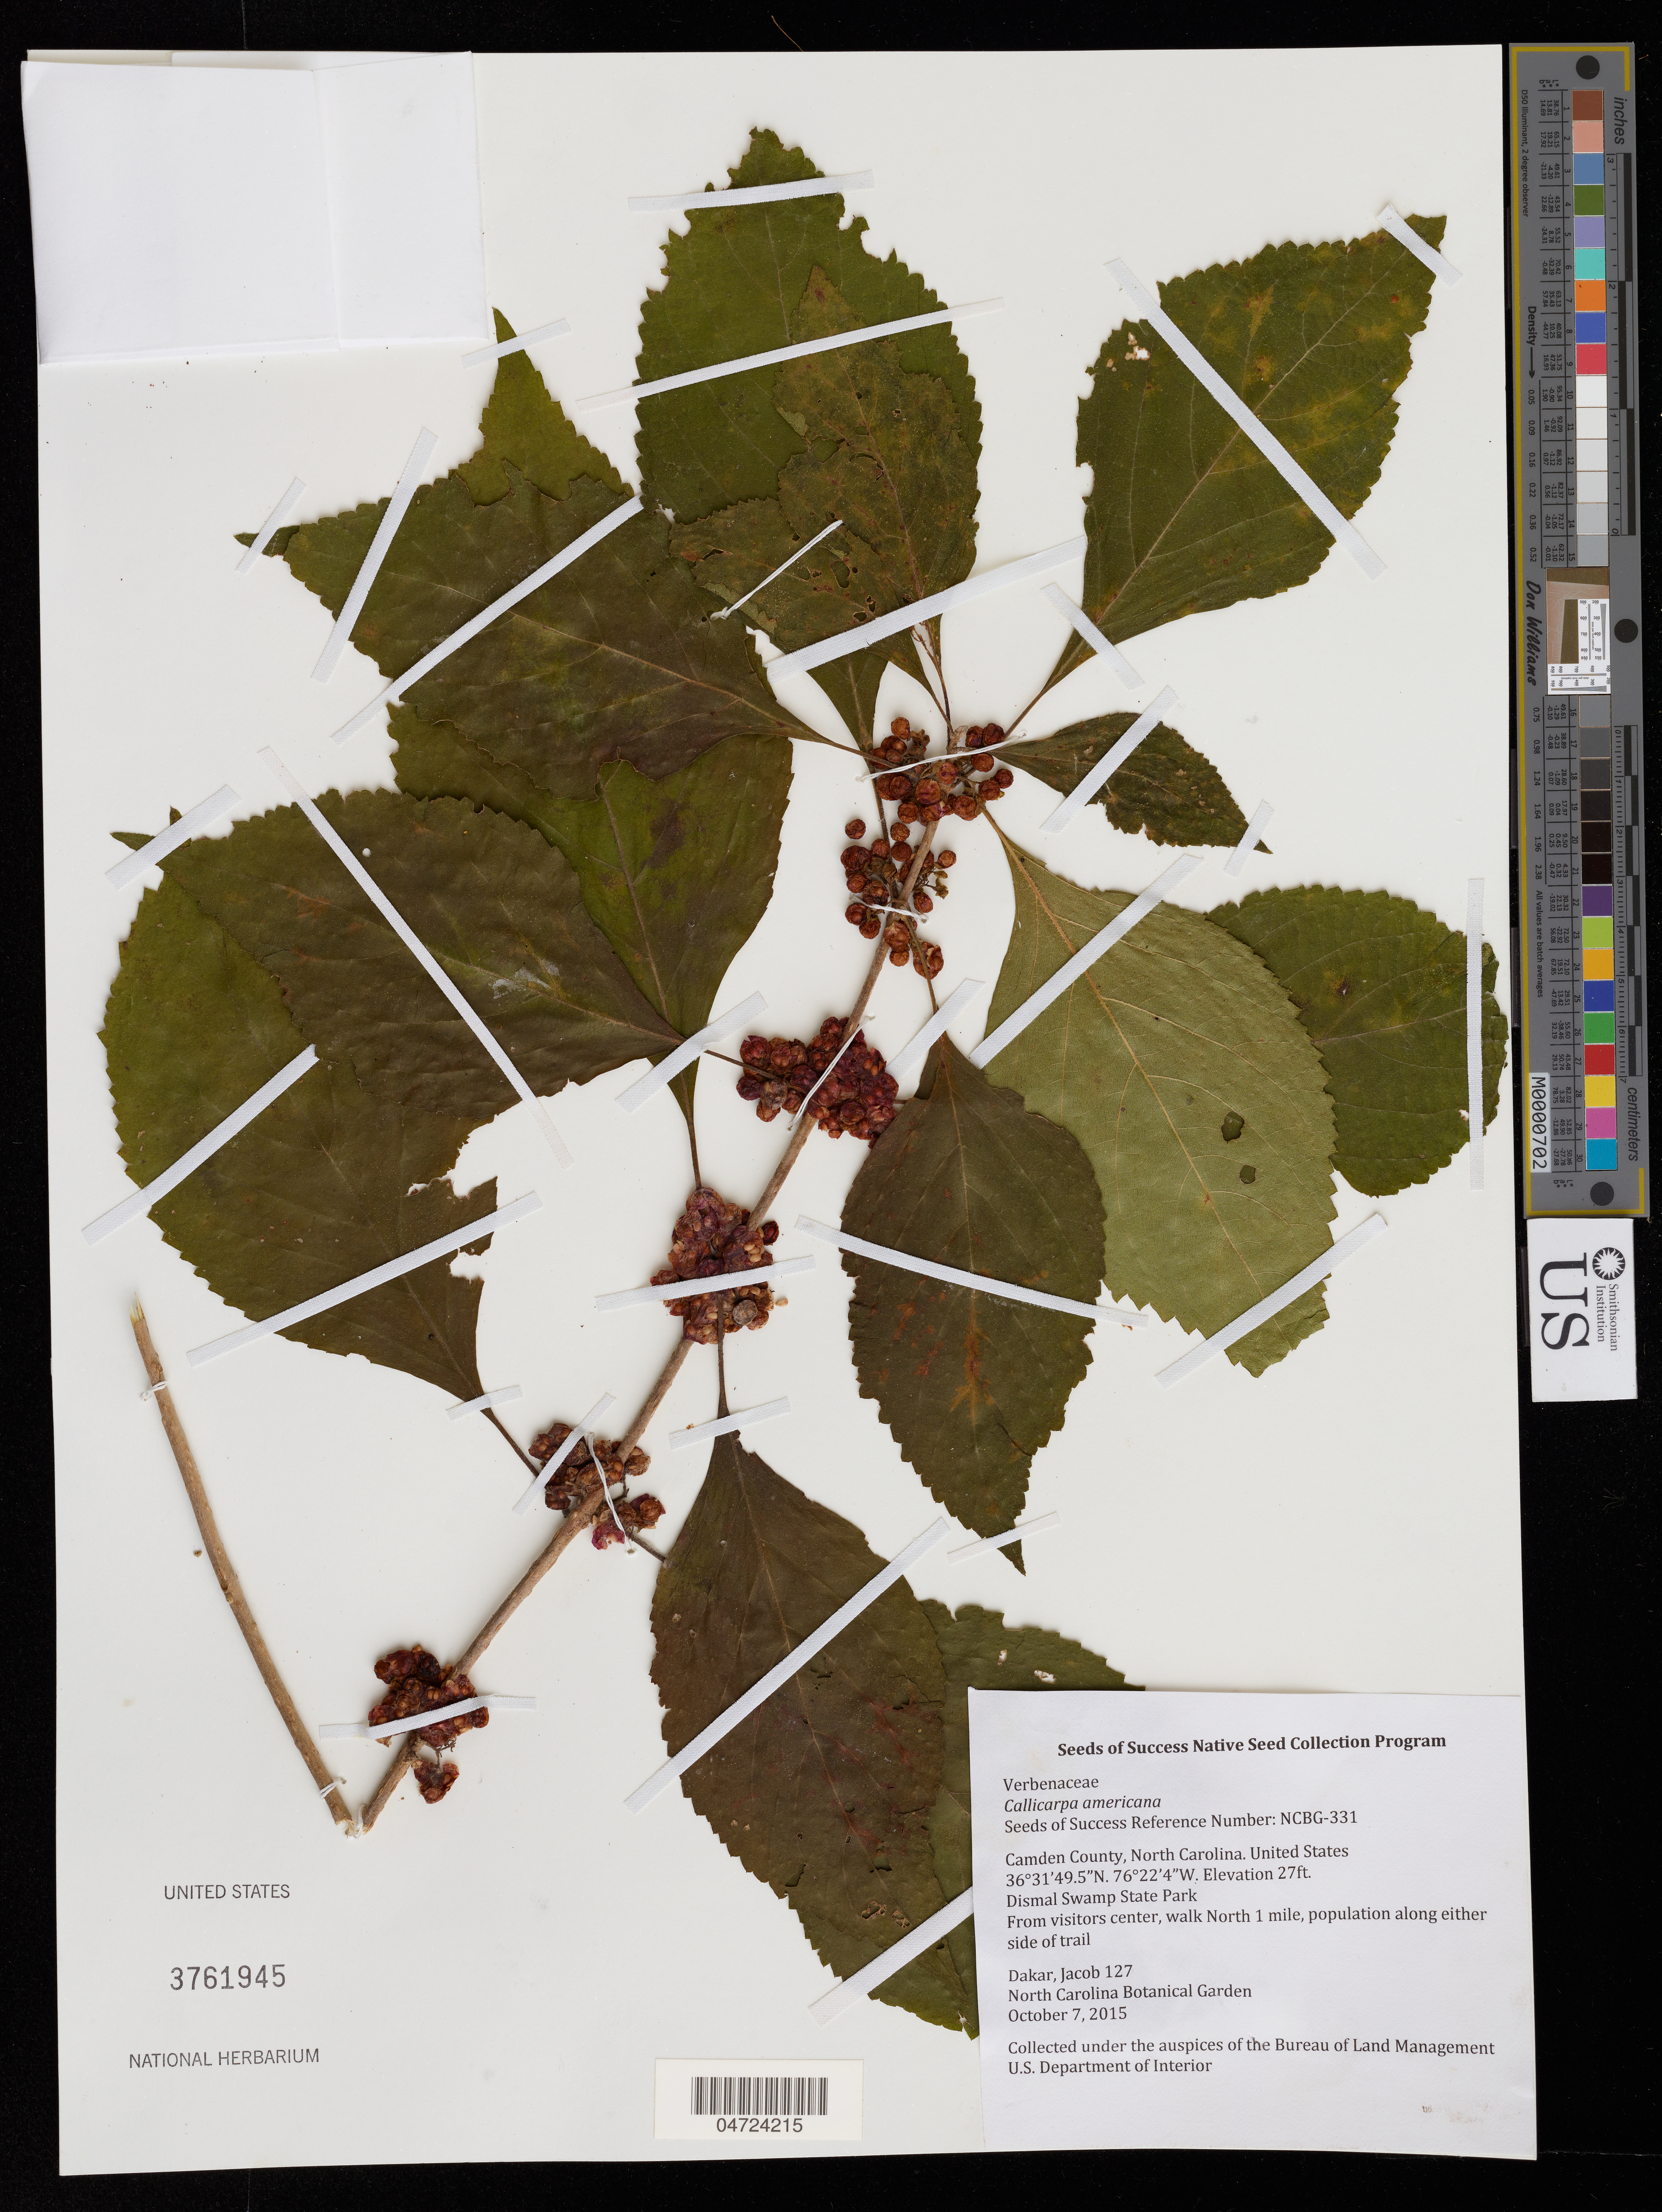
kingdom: Plantae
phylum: Tracheophyta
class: Magnoliopsida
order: Lamiales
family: Lamiaceae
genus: Callicarpa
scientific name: Callicarpa americana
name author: L.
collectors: J. Dakar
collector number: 127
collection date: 2015-10-07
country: United States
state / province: North Carolina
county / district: Camden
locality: Camden County. Dismal Swamp State Park. From visitors center, walk North 1 mile, population along either side of trail.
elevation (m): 8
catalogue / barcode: US 3761945